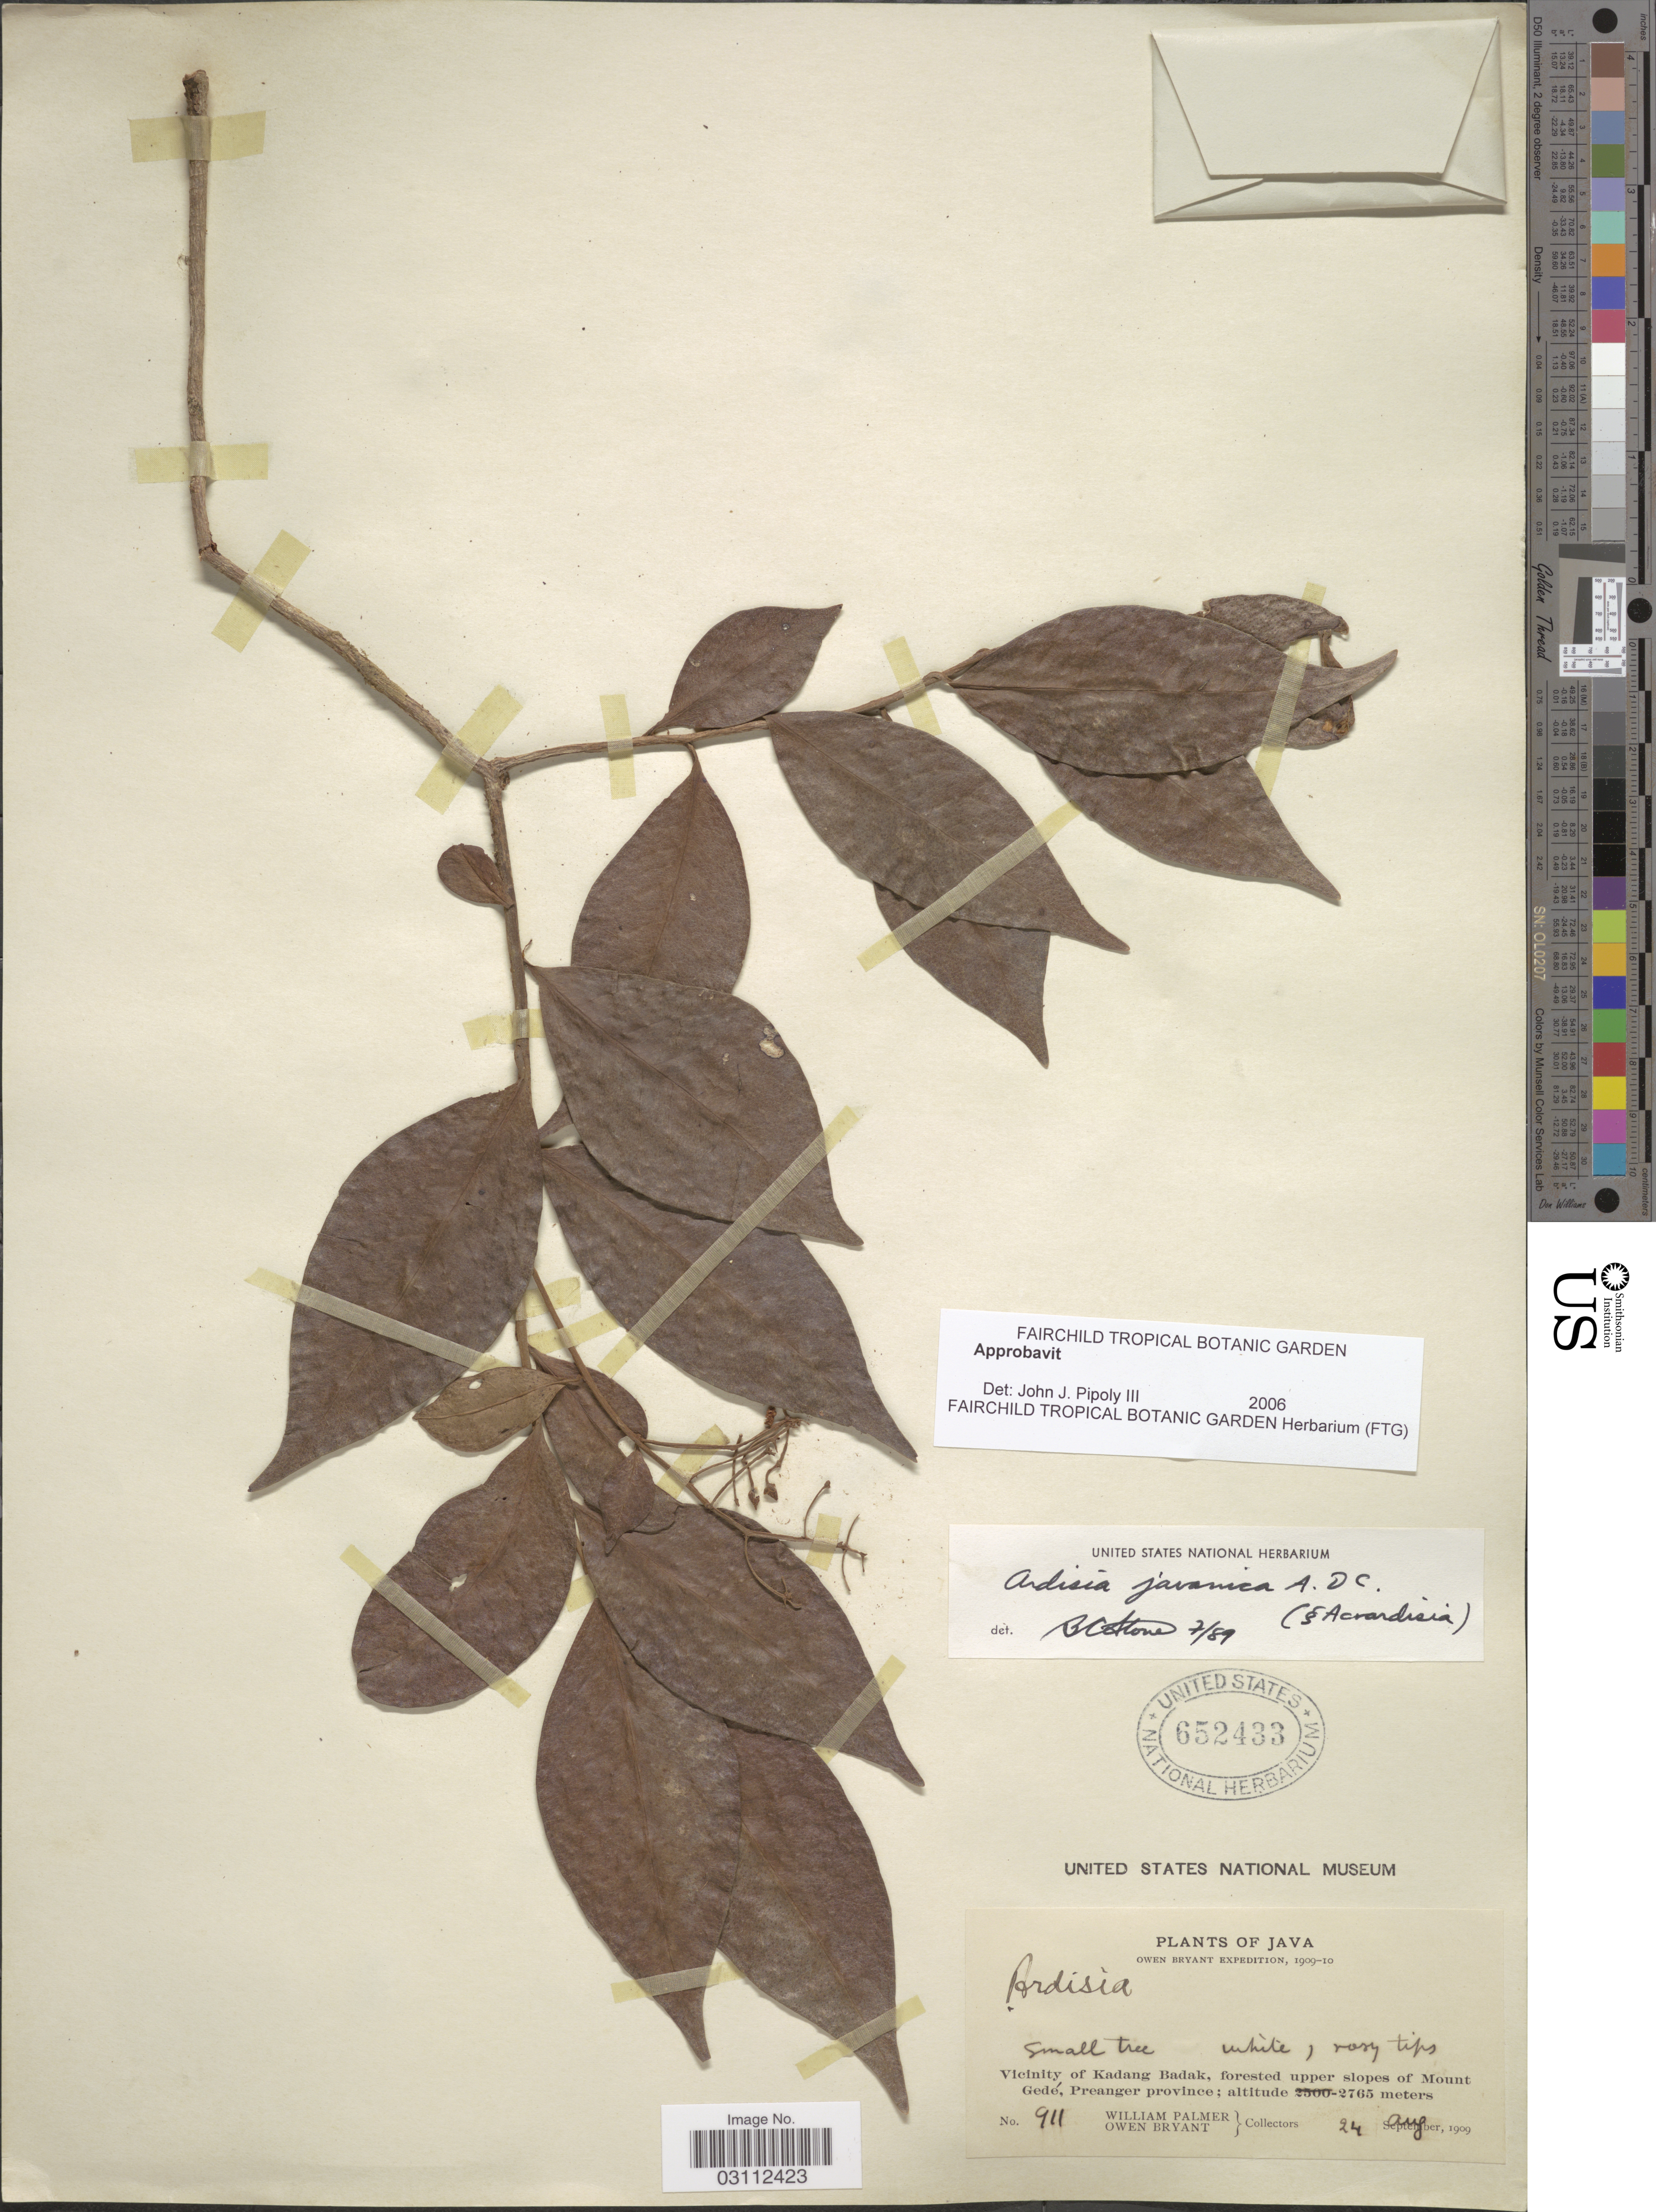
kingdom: Plantae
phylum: Tracheophyta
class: Magnoliopsida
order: Ericales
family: Primulaceae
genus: Ardisia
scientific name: Ardisia javanica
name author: DC.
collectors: W. Palmer & O. Bryant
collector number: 911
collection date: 1909-08-24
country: Indonesia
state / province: Java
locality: Vicinity of Kadang Badak, forested upper slopes of Mount Gedé, Preanger province.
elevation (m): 2765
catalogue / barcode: US 652433